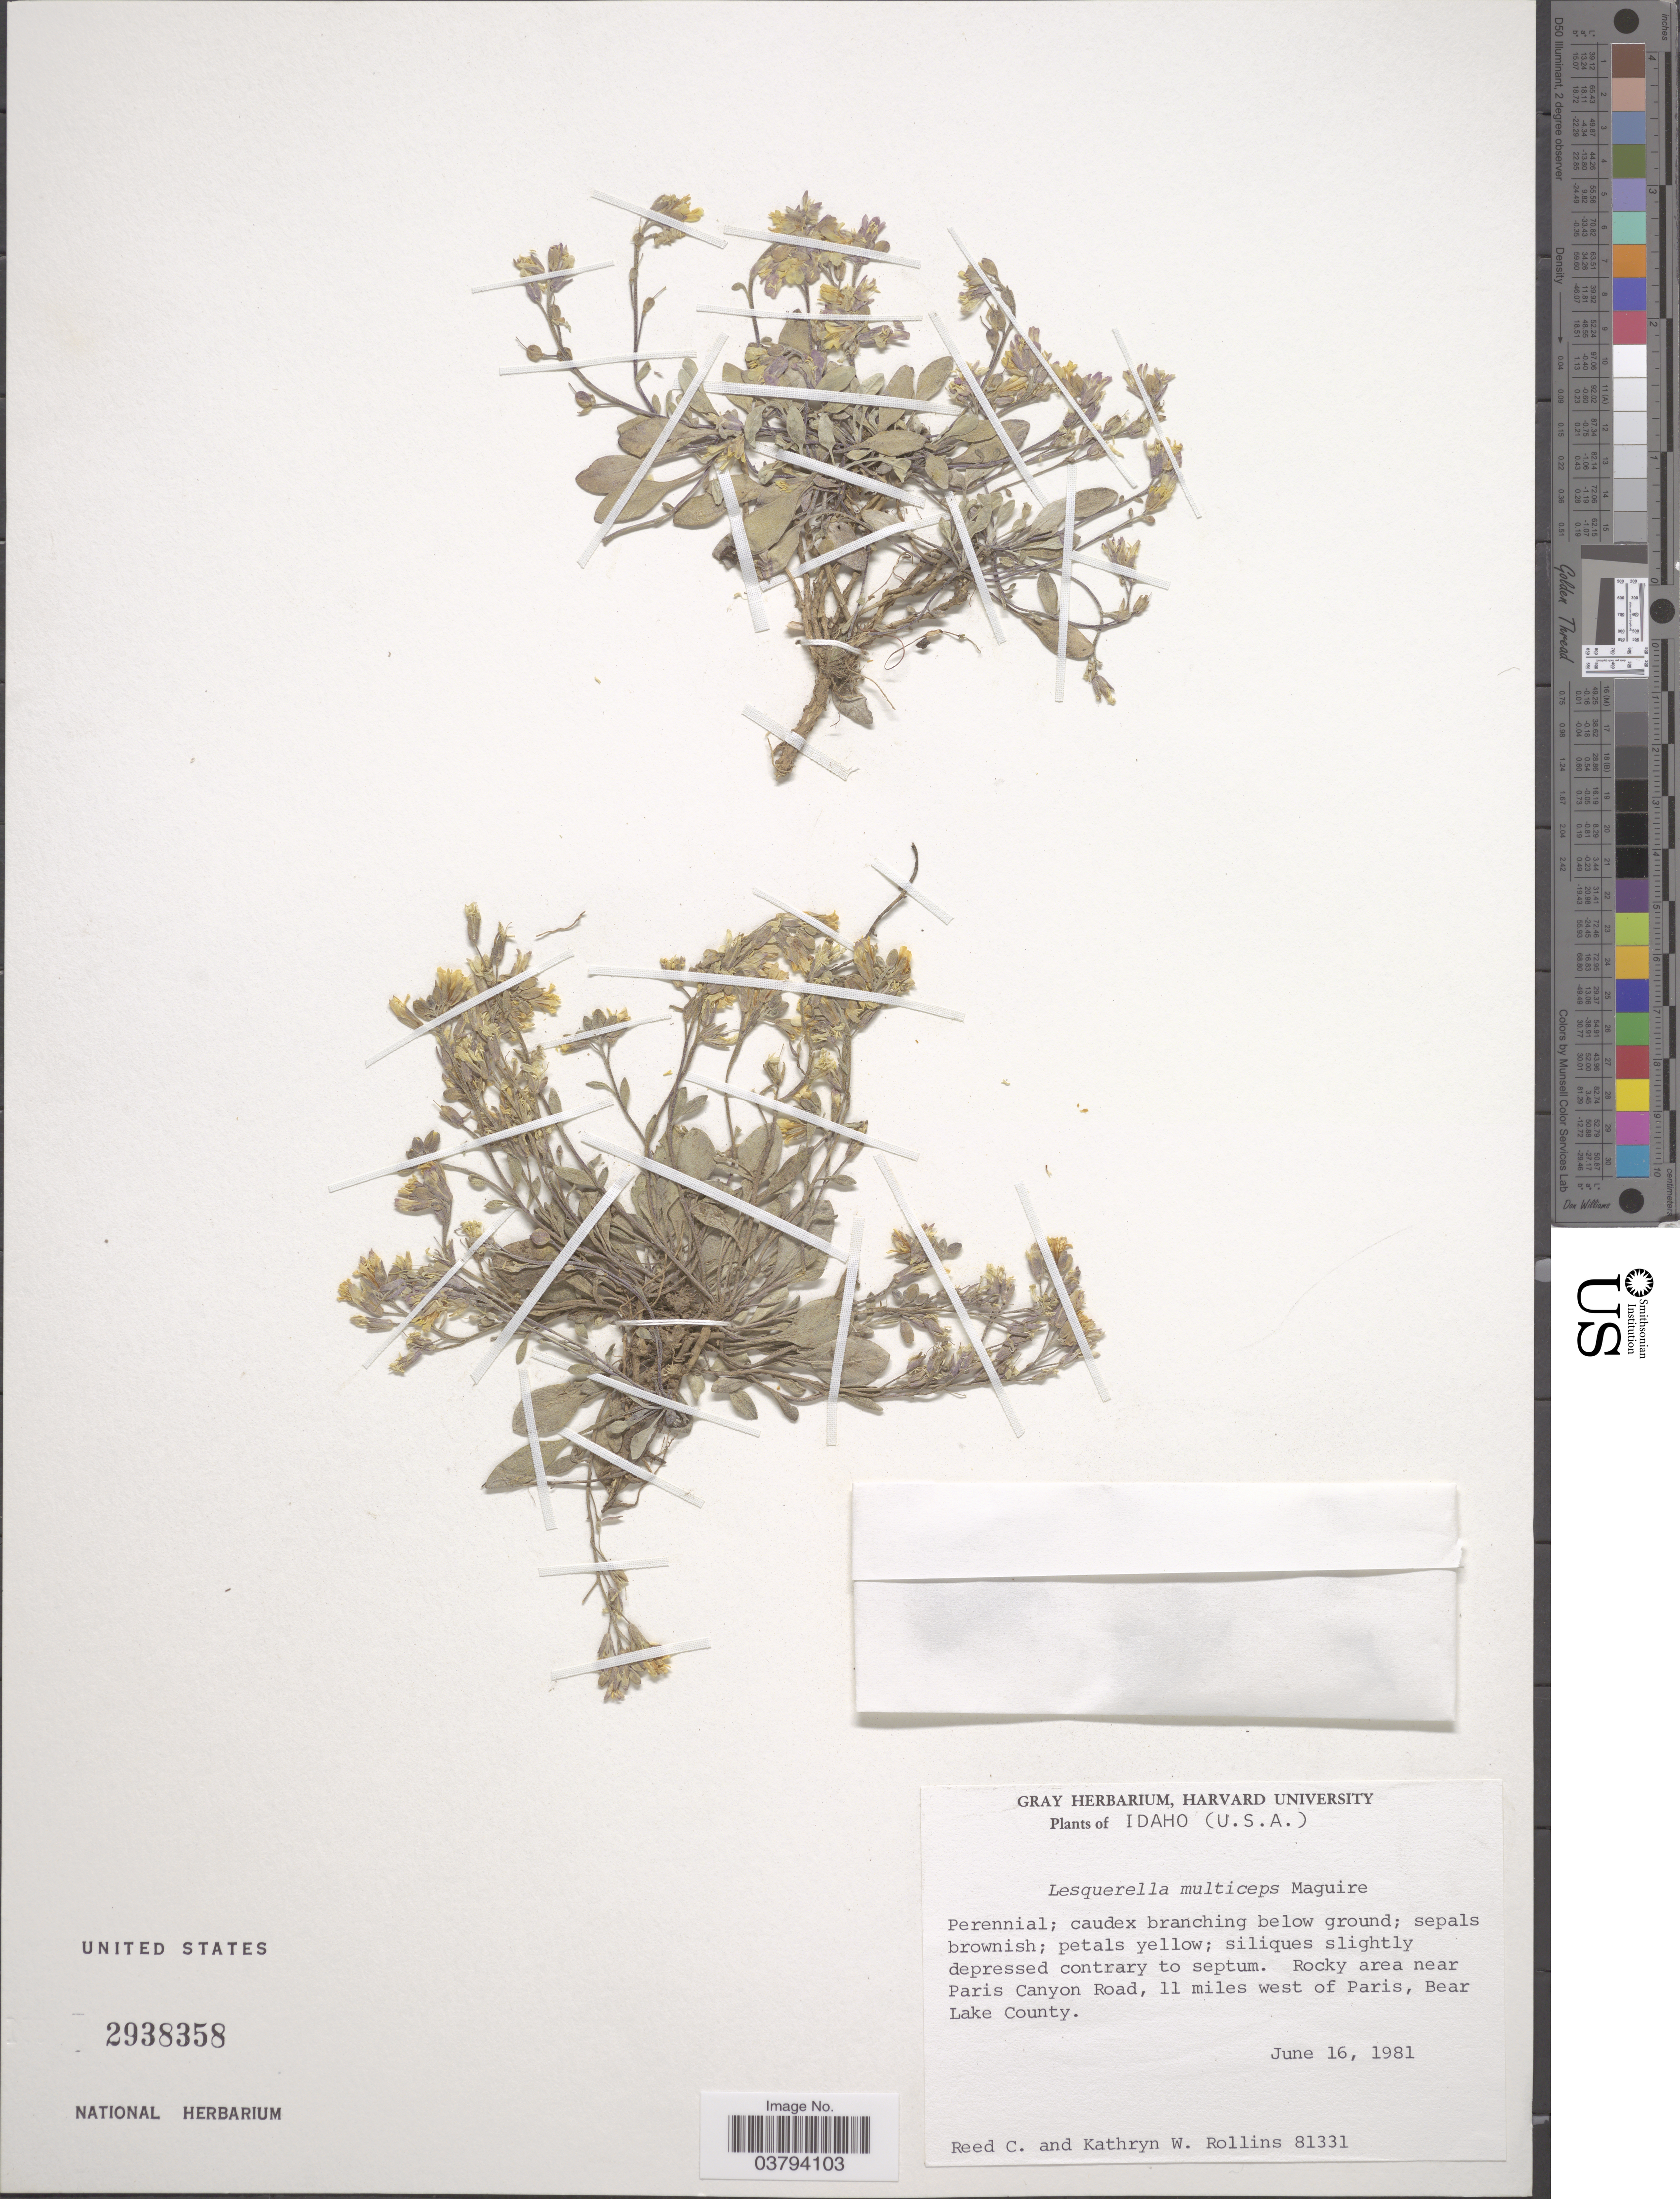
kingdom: Plantae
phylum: Tracheophyta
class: Magnoliopsida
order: Brassicales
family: Brassicaceae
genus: Lesquerella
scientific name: Lesquerella multiceps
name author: Maguire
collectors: R. C. Rollins & K. W. Rollins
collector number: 81331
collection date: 1981-06-16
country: United States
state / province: Idaho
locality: Rocky area near Paris Canyon Road, 11 miles west of Paris, Bear Lake County.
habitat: rocky area near canyon road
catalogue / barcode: US 2938358